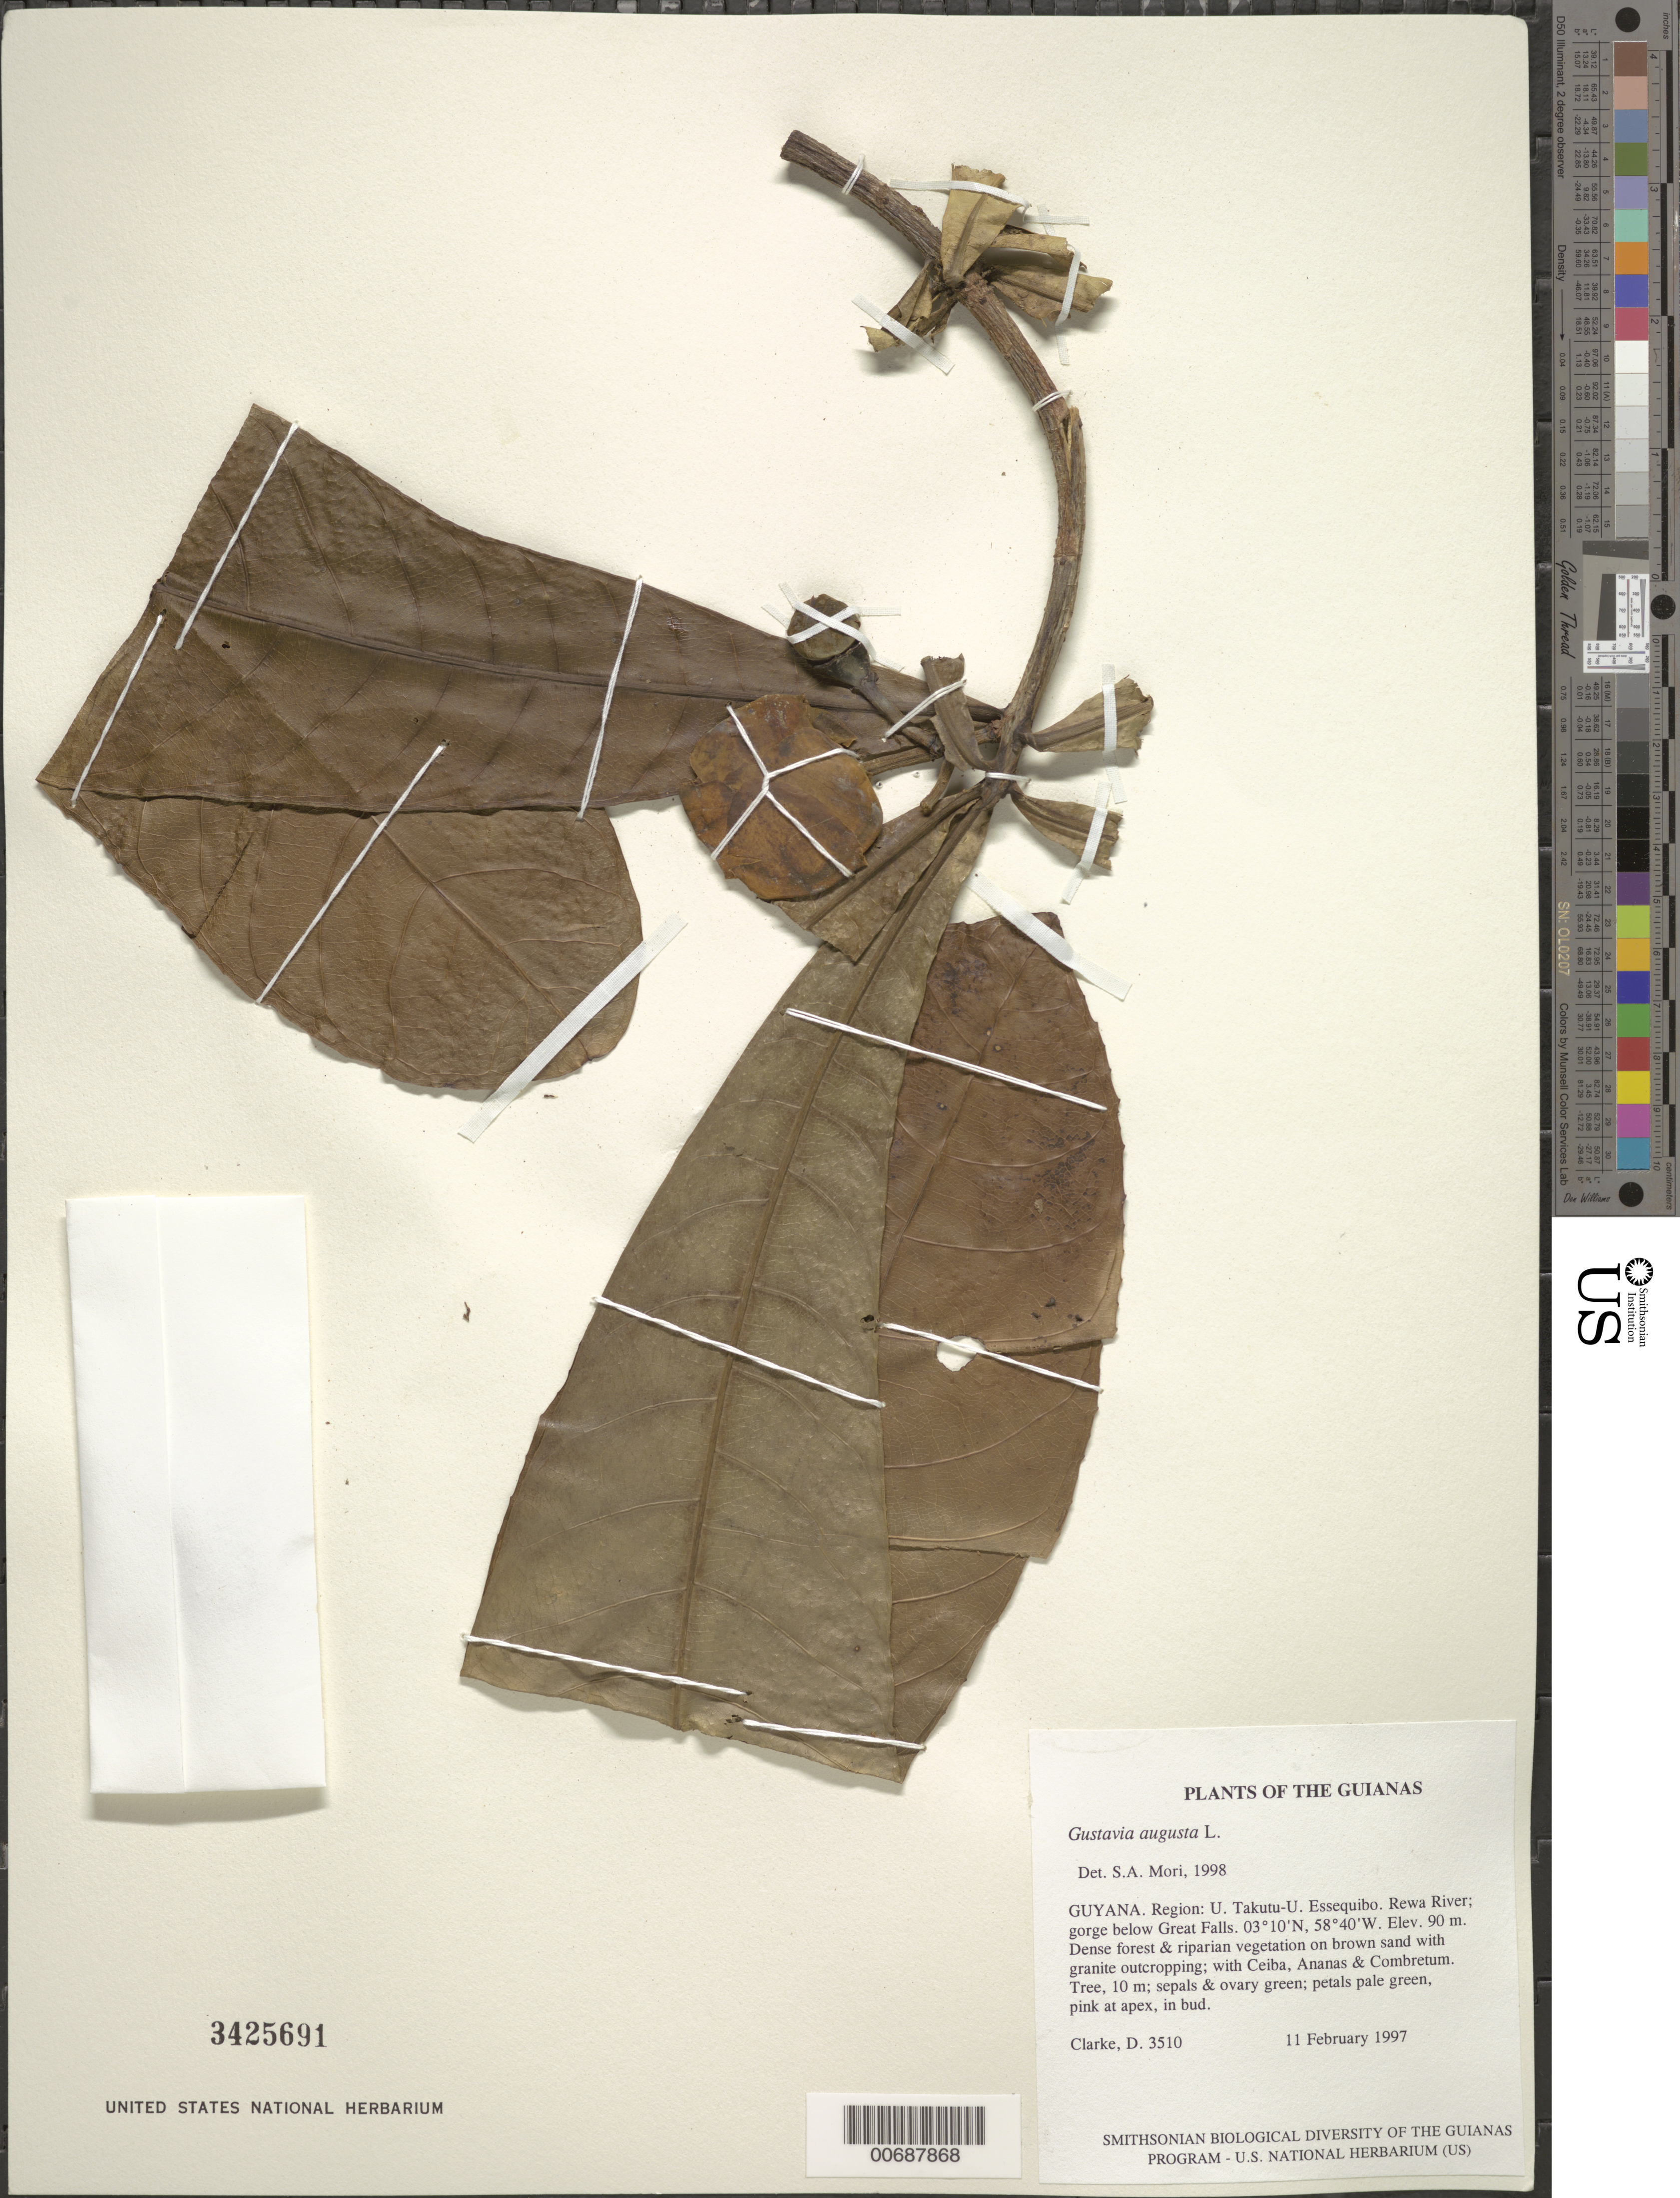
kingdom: Plantae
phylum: Tracheophyta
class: Magnoliopsida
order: Ericales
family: Lecythidaceae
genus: Gustavia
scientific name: Gustavia augusta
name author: L.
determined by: Mori, Scott A.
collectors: H. D. Clarke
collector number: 3510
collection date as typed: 11 February 1997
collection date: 1997-02-11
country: Guyana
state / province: U. Takutu-U. Essequibo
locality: Rewa River; gorge below Great Falls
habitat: Dense forest & riparian vegetation on brown sand with granite outcropping; with Ceiba, Ananas & Combretum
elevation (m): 90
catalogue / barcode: US 3425691